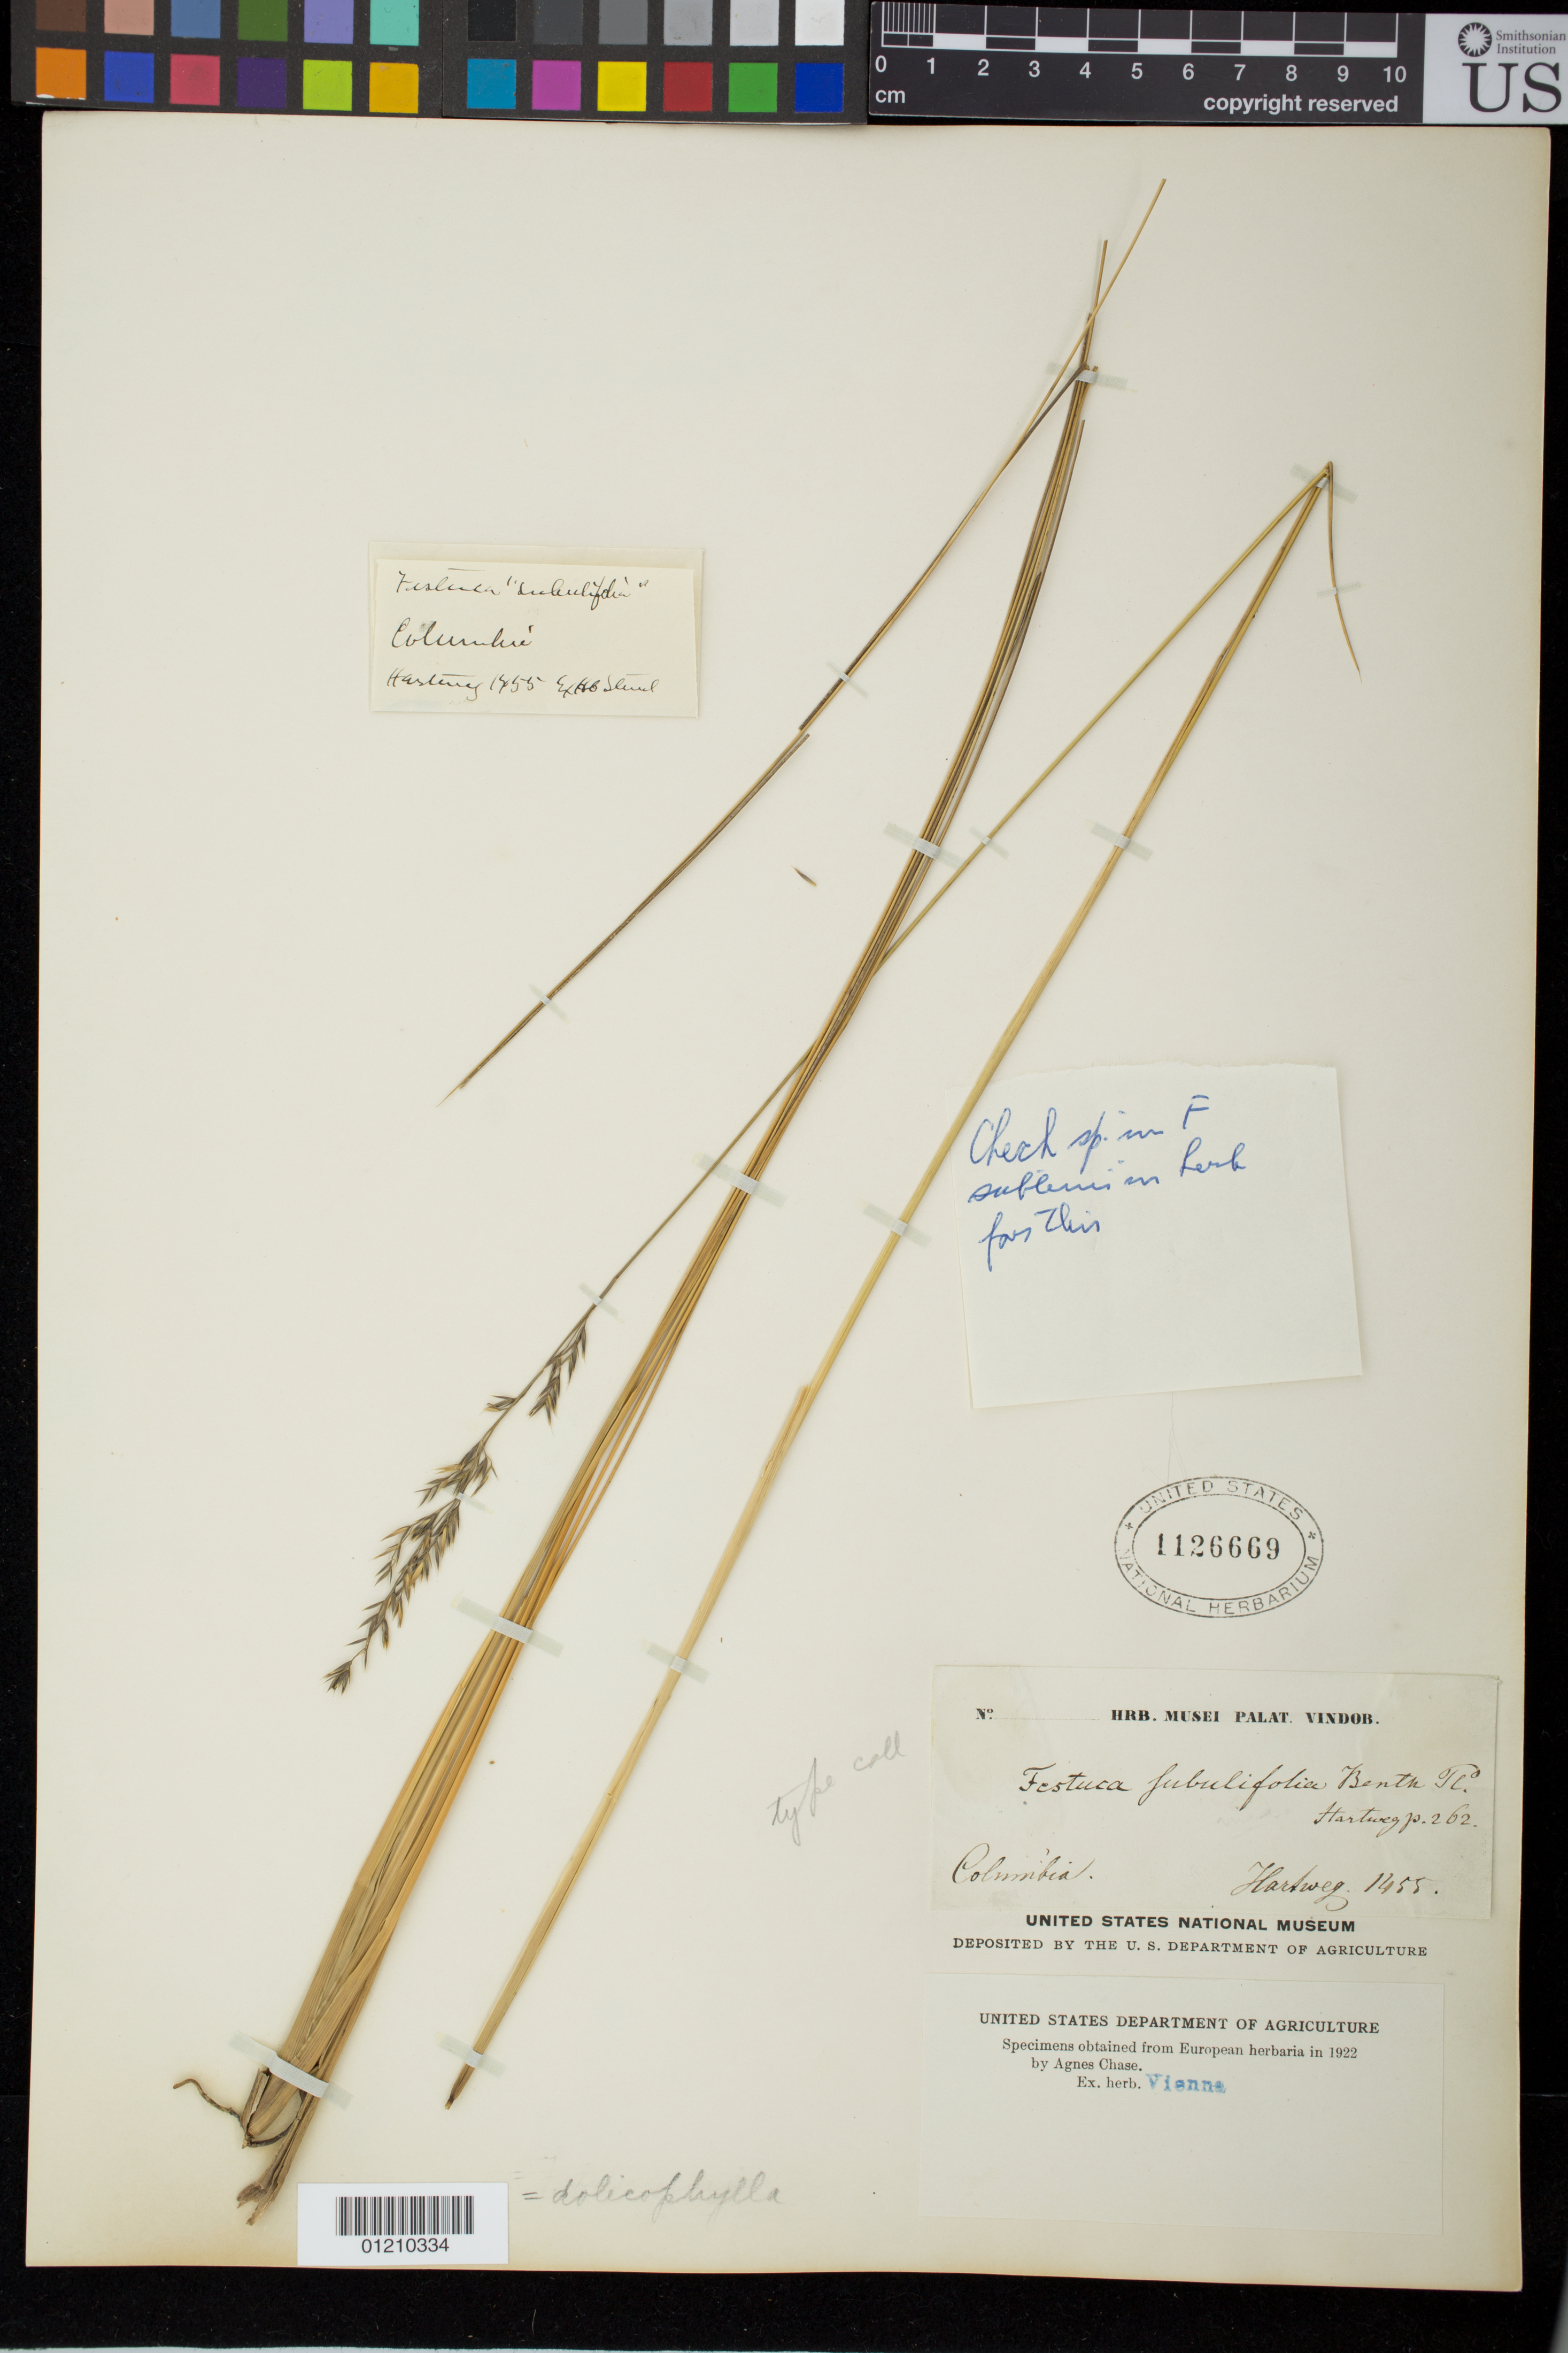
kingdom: Plantae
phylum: Tracheophyta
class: Liliopsida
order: Poales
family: Poaceae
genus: Festuca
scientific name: Festuca subulifolia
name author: Benth.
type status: Isosyntype; Isolectotype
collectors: K. T. Hartweg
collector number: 455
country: Colombia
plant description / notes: Fragmentary material of type specimen ex herb. Vienna.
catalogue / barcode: US 1126669